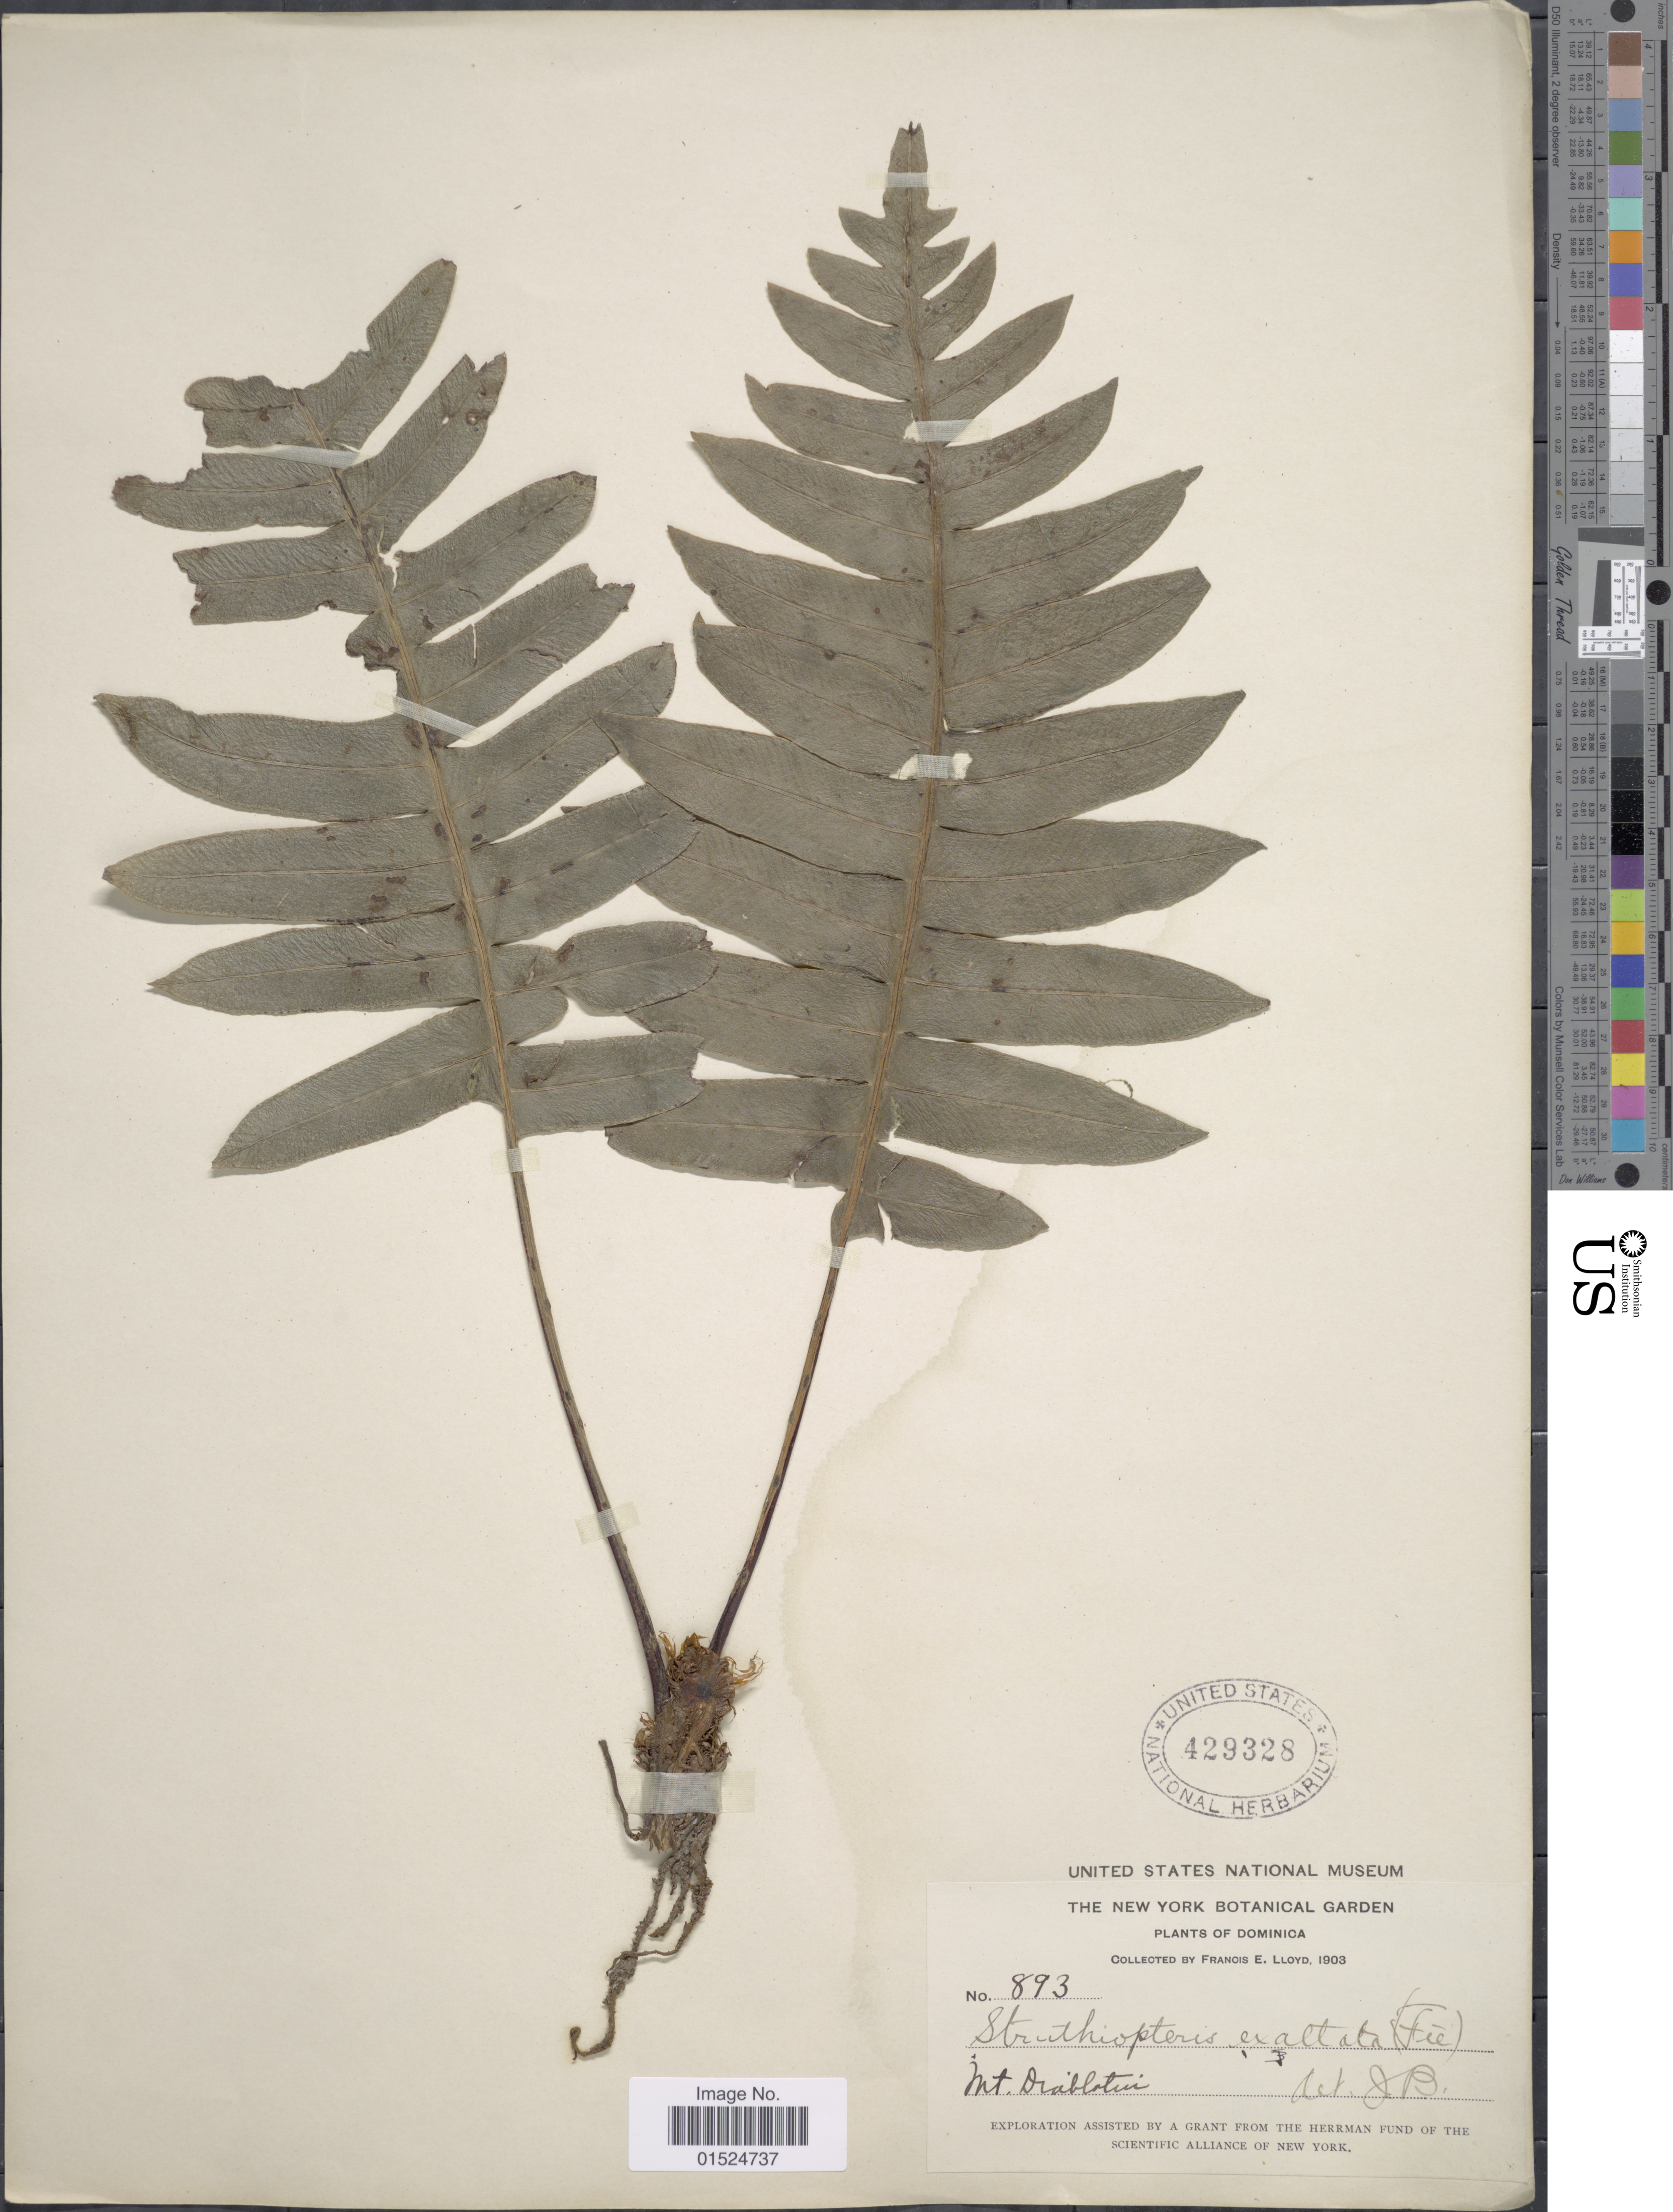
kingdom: Plantae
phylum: Tracheophyta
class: Polypodiopsida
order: Polypodiales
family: Blechnaceae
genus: Blechnum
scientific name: Blechnum exaltatum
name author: (Fée) Duek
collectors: Lloyd, C. E.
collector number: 893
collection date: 1903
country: Dominica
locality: Mt. Diablotin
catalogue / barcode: US 429328